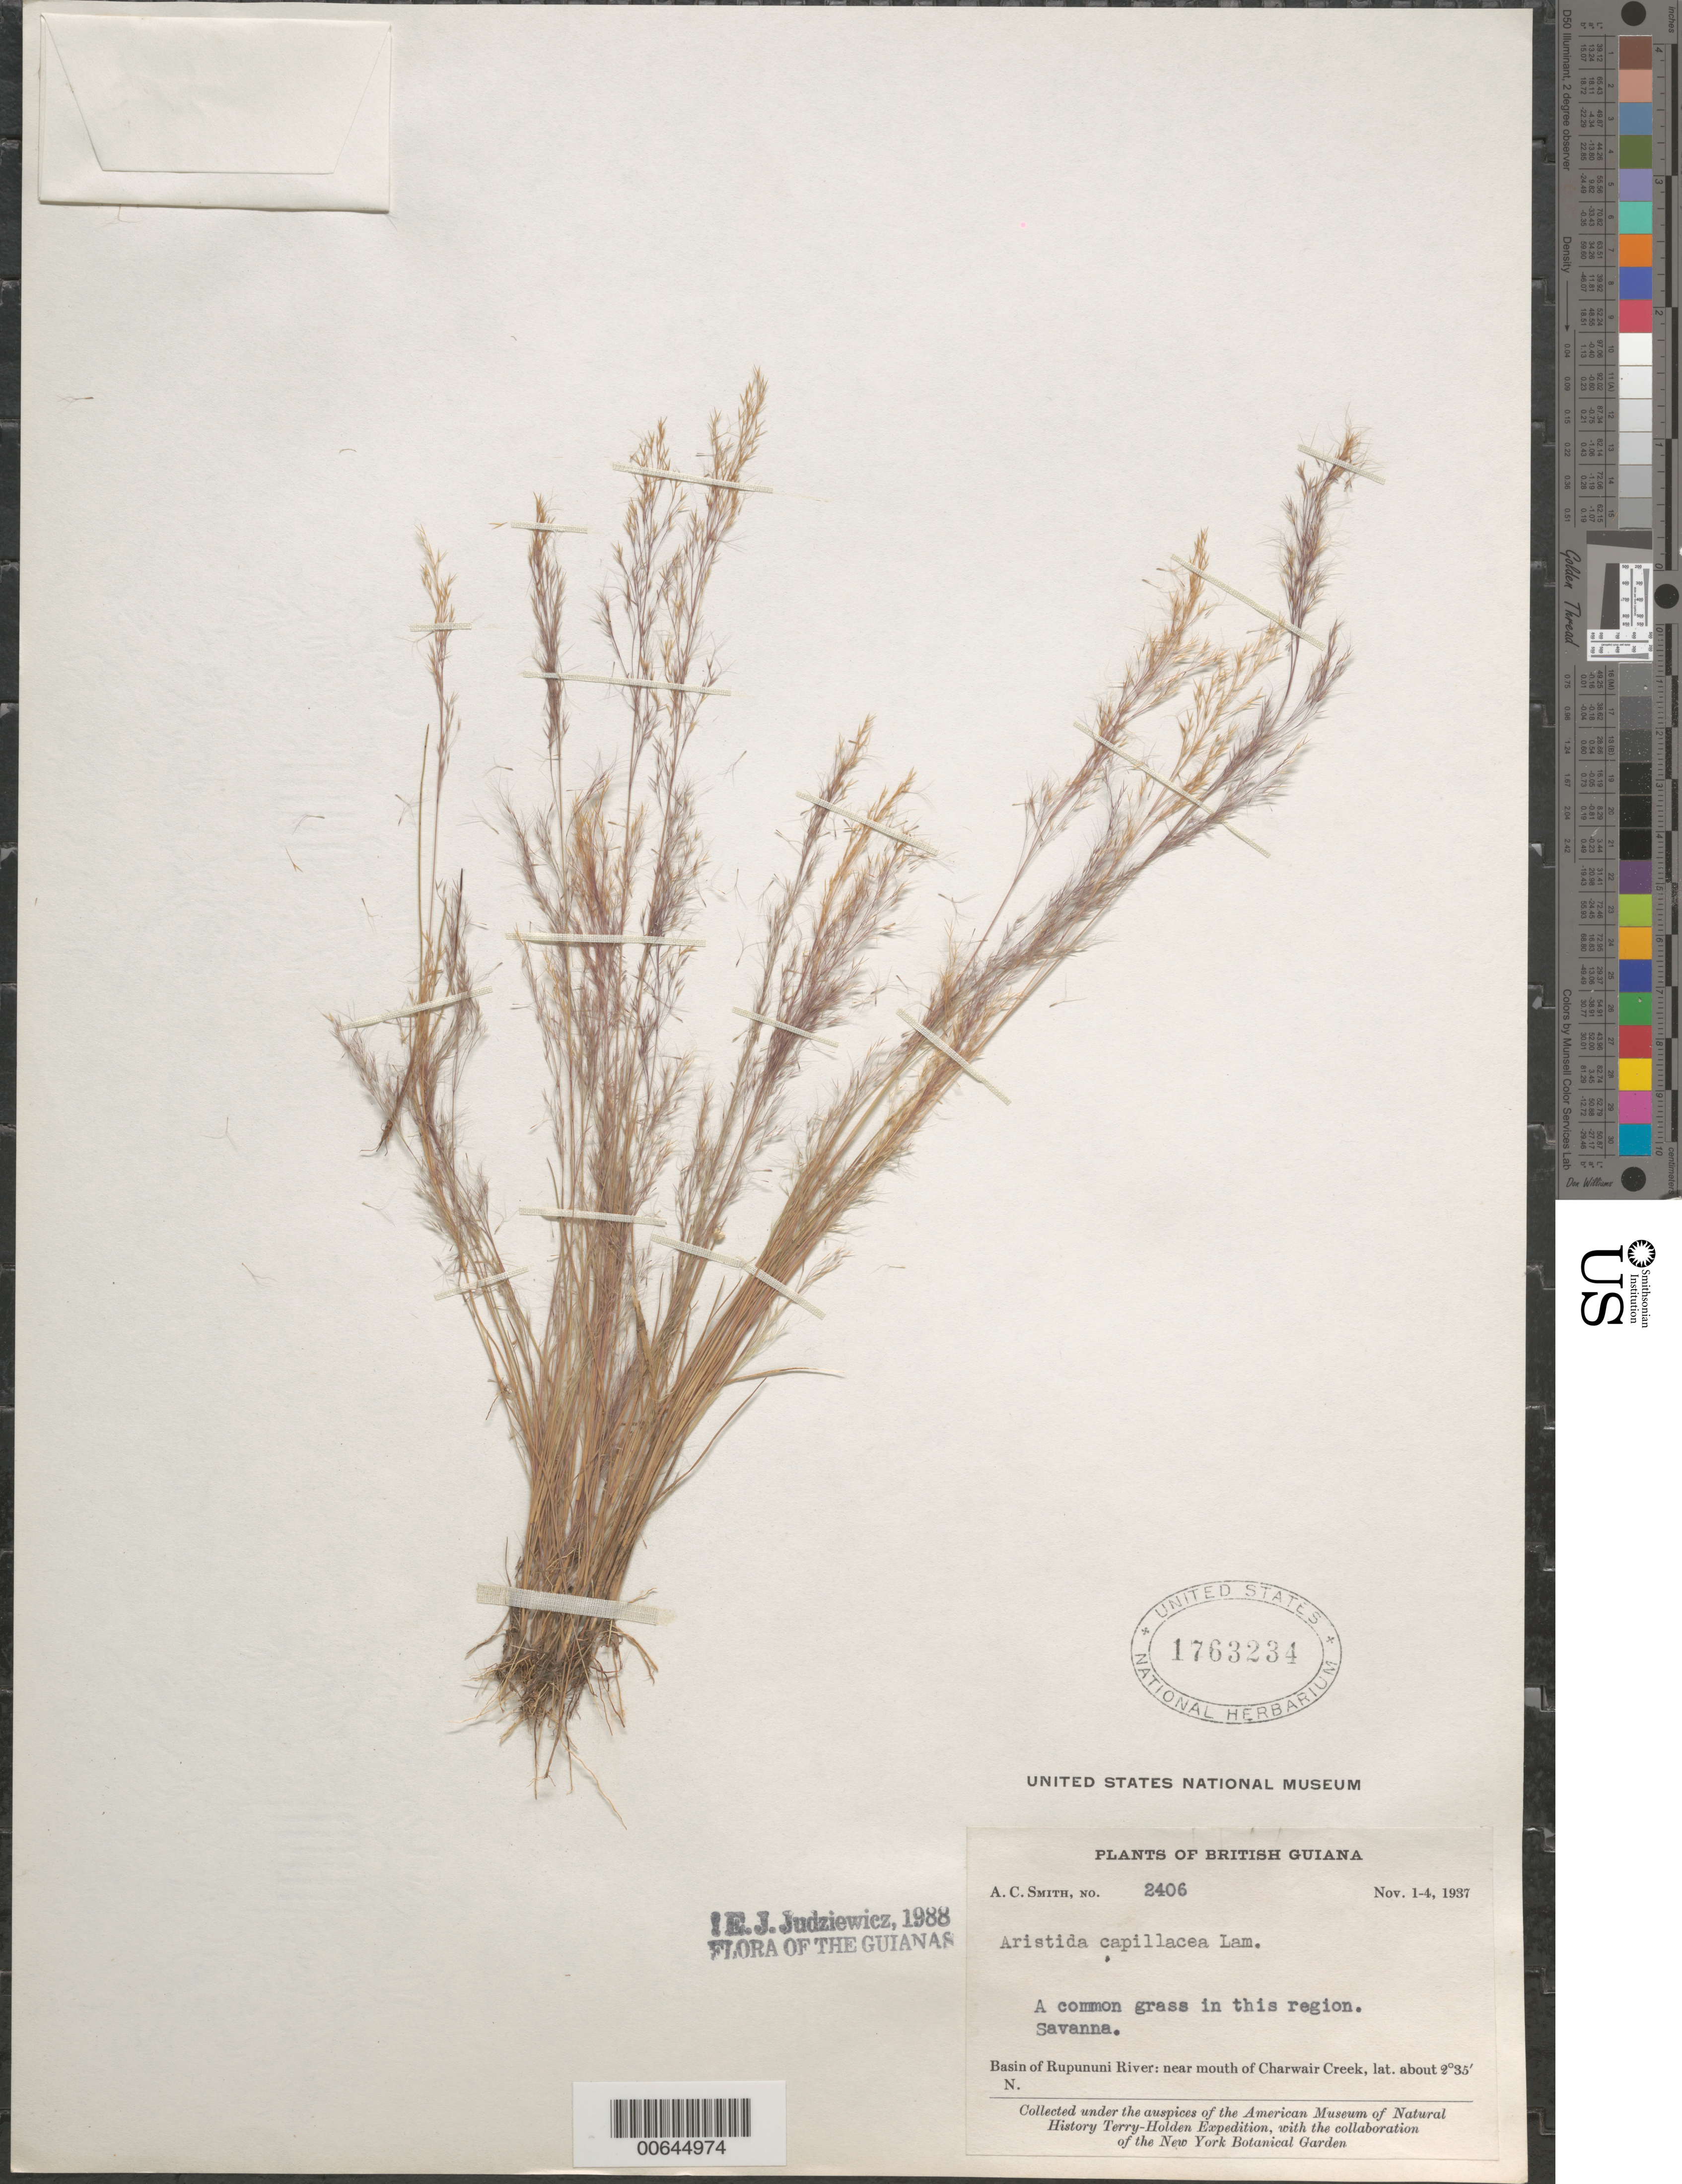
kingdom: Plantae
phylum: Tracheophyta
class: Liliopsida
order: Poales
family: Poaceae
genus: Aristida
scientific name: Aristida capillacea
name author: Lam.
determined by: Judziewicz, E. J.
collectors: A. C. Smith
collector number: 2406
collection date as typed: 1-Nov-37 to 4-Nov-37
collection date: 1937-11-01/1937-11-04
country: Guyana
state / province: U. Takutu-U. Essequibo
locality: Charwair Creek, near mouth, Rupununi R. basin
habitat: Savanna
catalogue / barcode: US 1763234